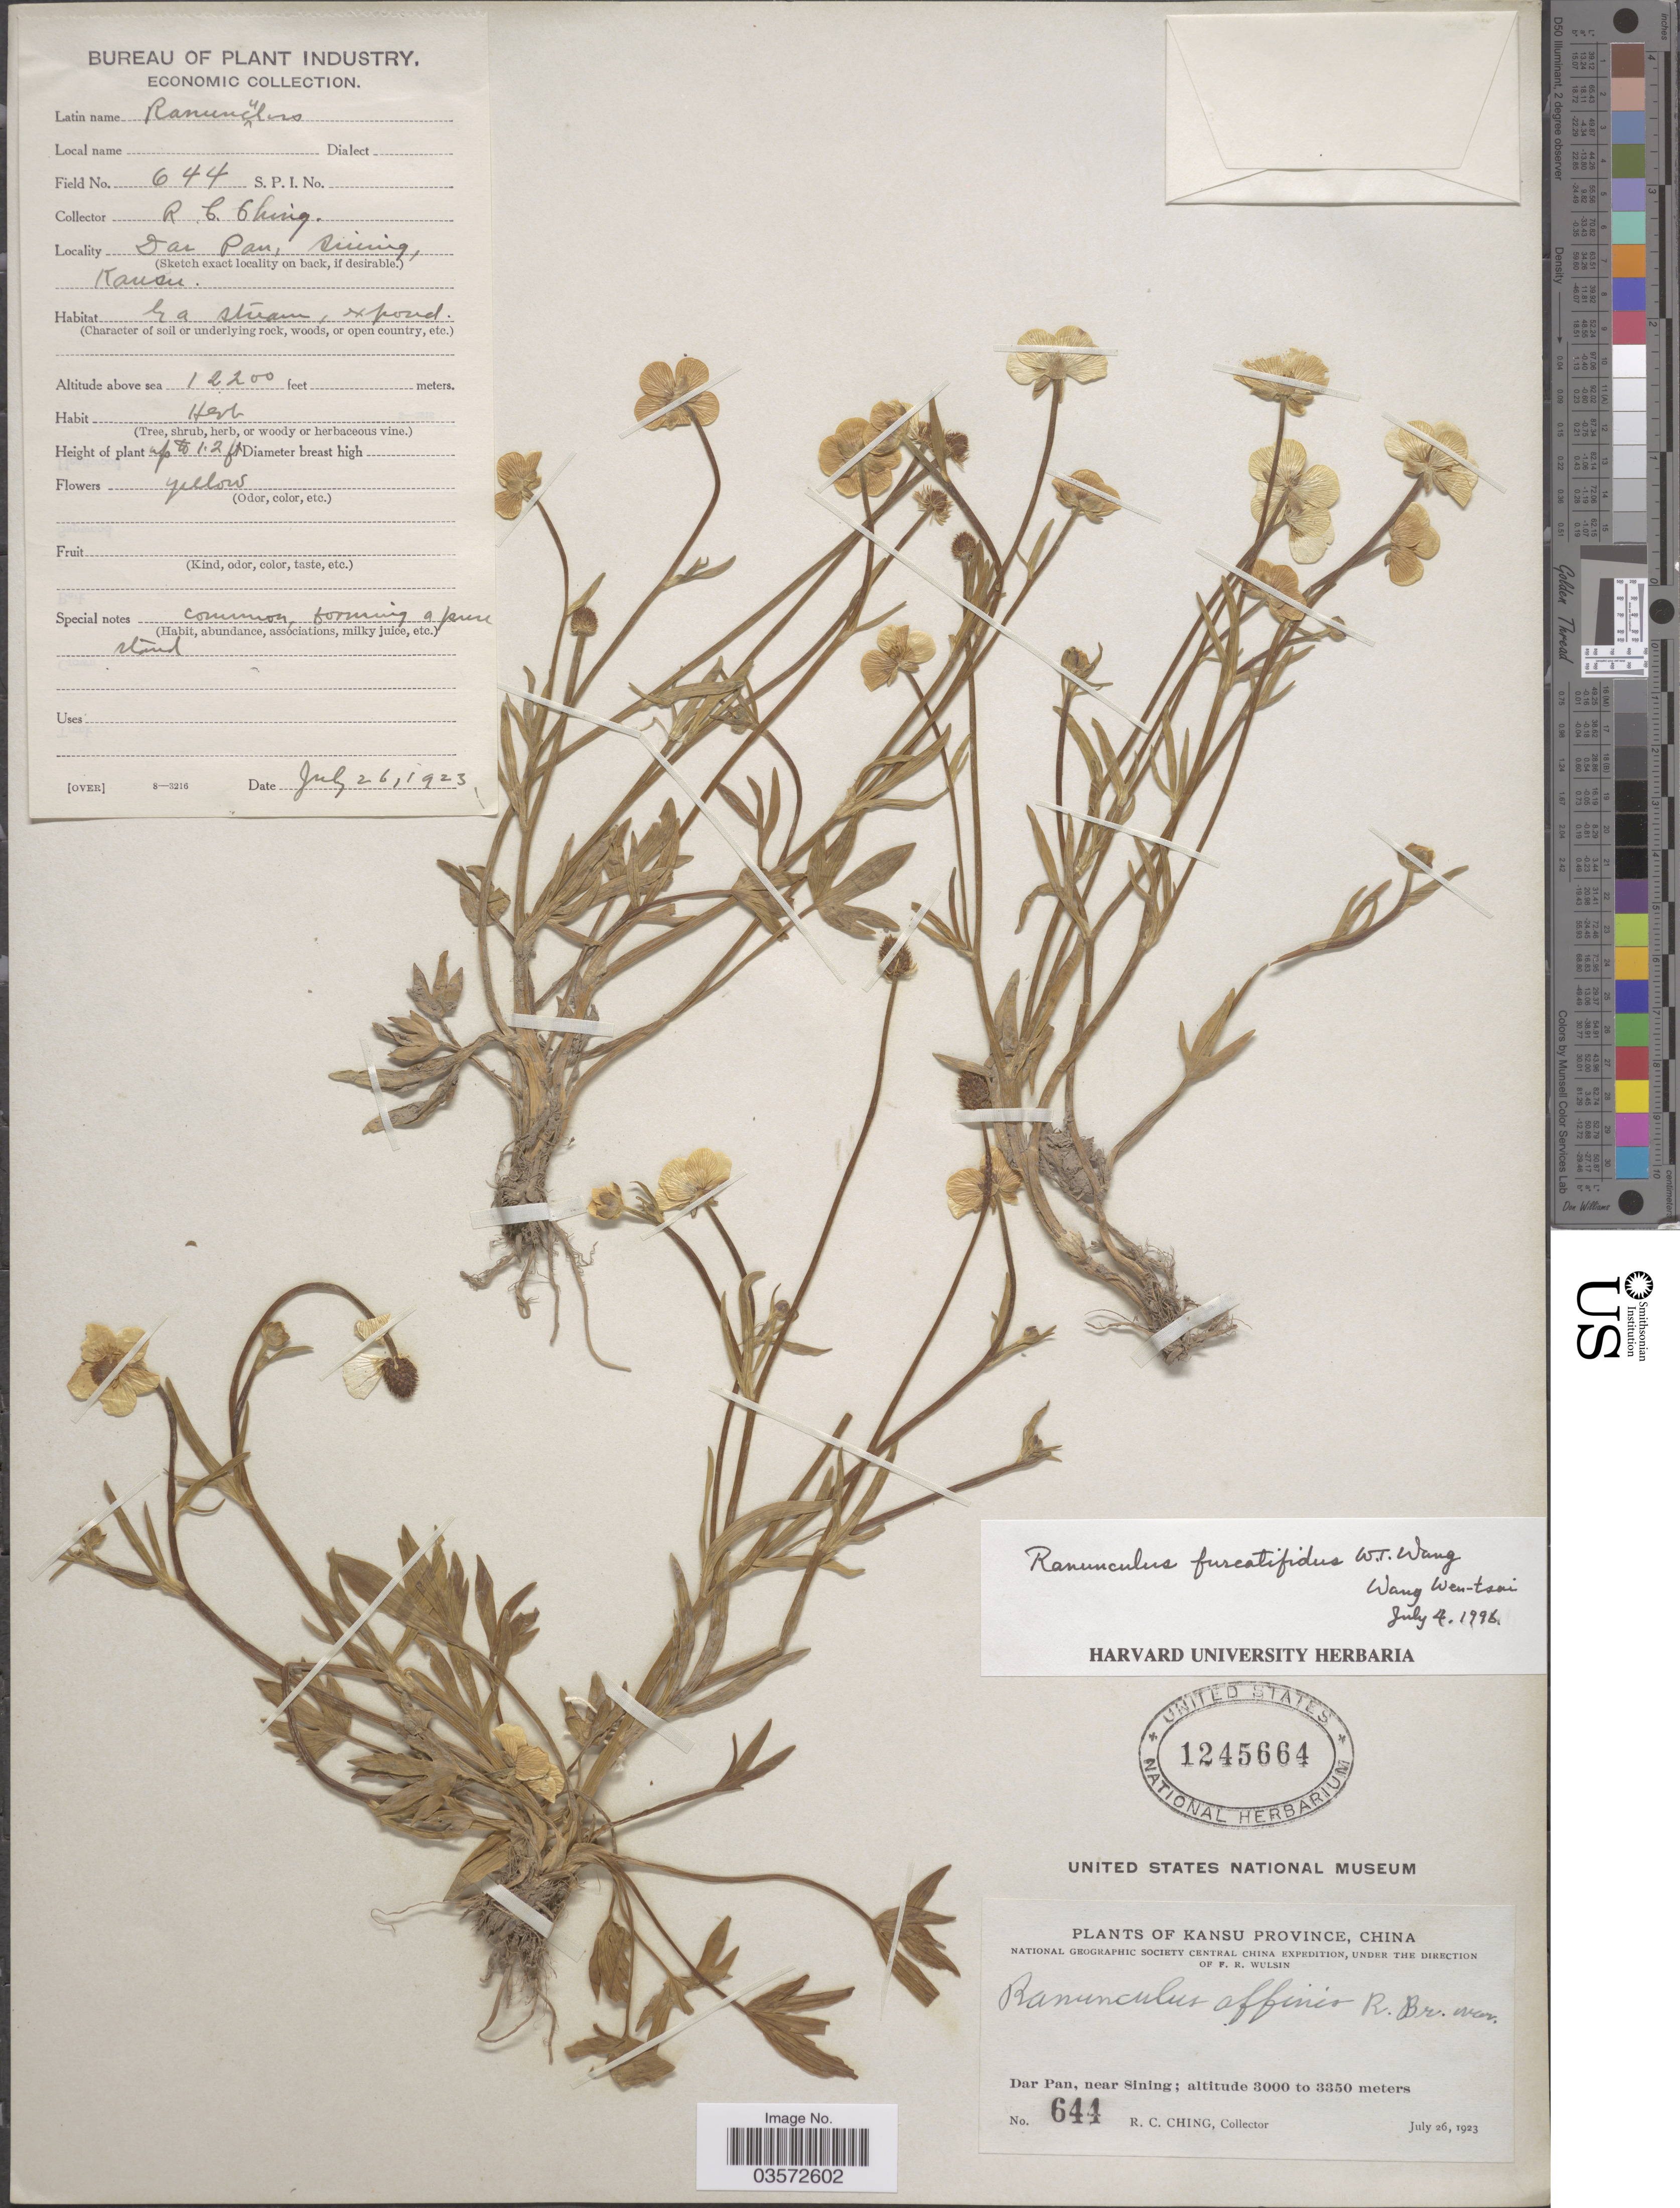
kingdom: Plantae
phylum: Tracheophyta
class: Magnoliopsida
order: Ranunculales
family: Ranunculaceae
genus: Ranunculus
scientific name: Ranunculus furcatifidus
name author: W.T. Wang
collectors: R. C. Ching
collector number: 644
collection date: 1923-07-26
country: China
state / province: Gansu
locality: Kansu Province. Dar Pan, near Sining.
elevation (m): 3719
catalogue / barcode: US 1245664